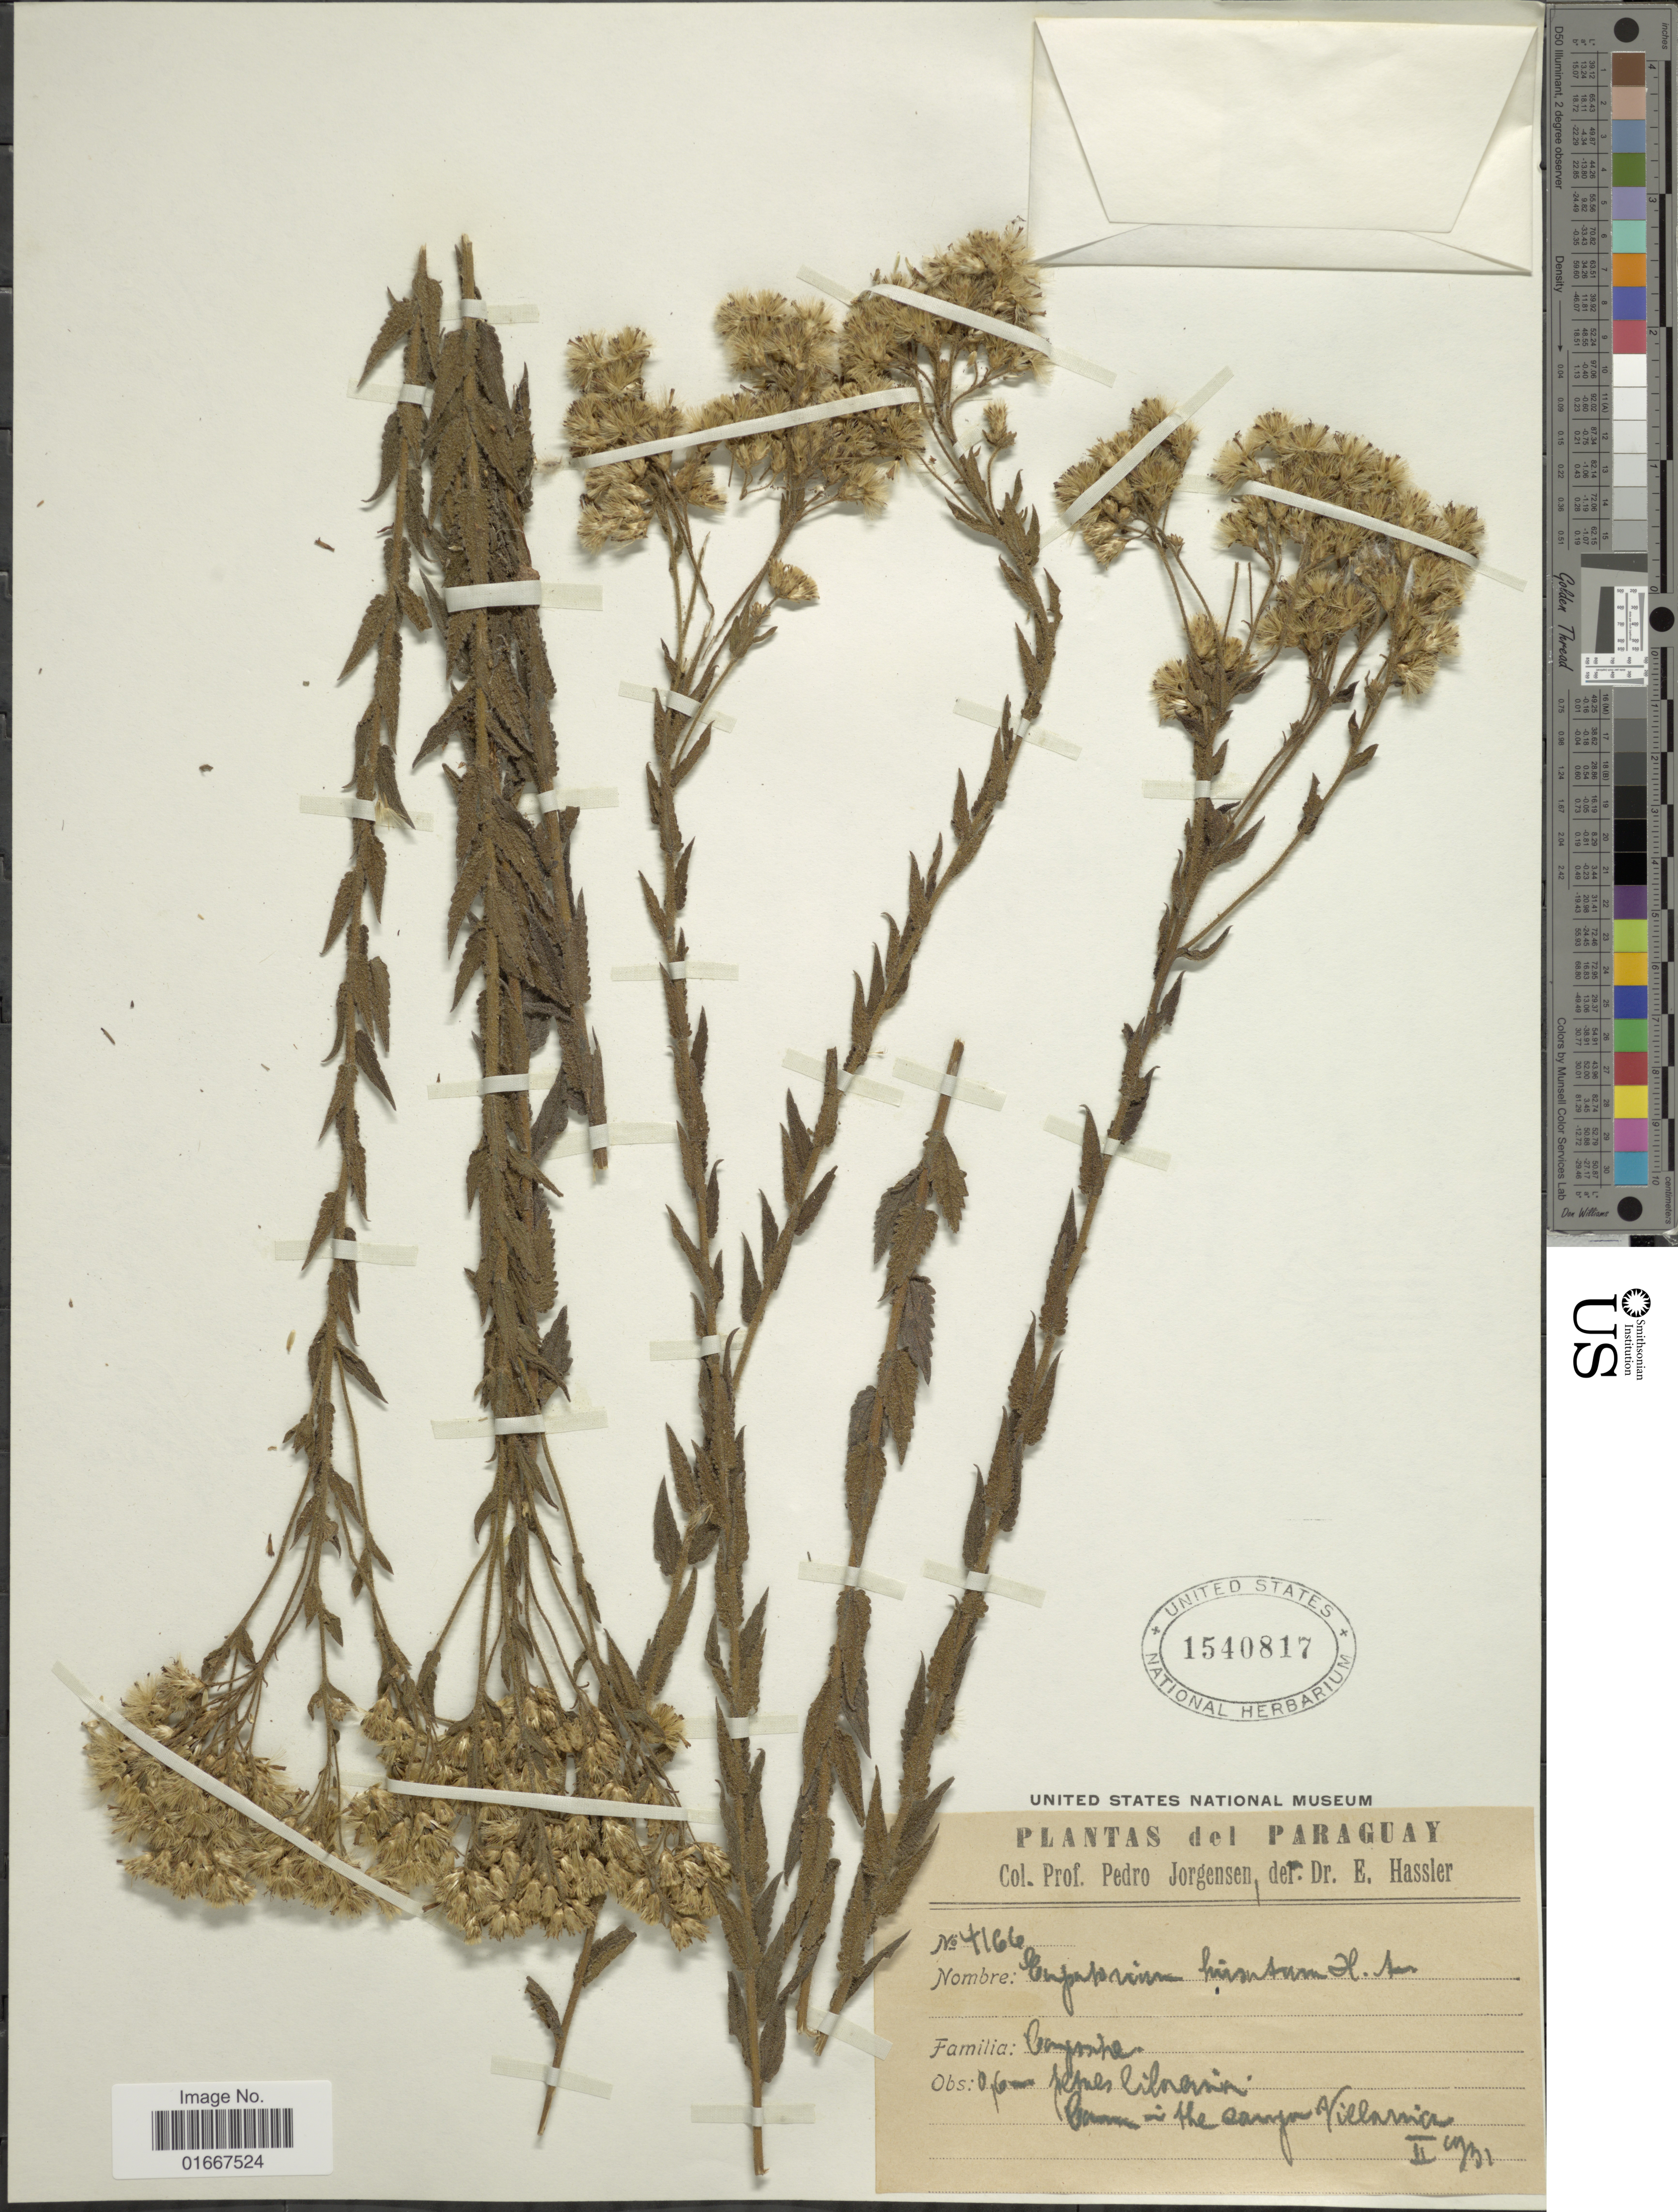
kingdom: Plantae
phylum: Tracheophyta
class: Magnoliopsida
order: Asterales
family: Asteraceae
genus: Chromolaena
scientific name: Chromolaena hirsuta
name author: (Hook. & Arn.) R.M. King & H. Rob.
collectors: P. Jörgensen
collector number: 4166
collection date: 1931-02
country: Paraguay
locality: In the campo Villarrica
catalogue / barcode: US 1540817